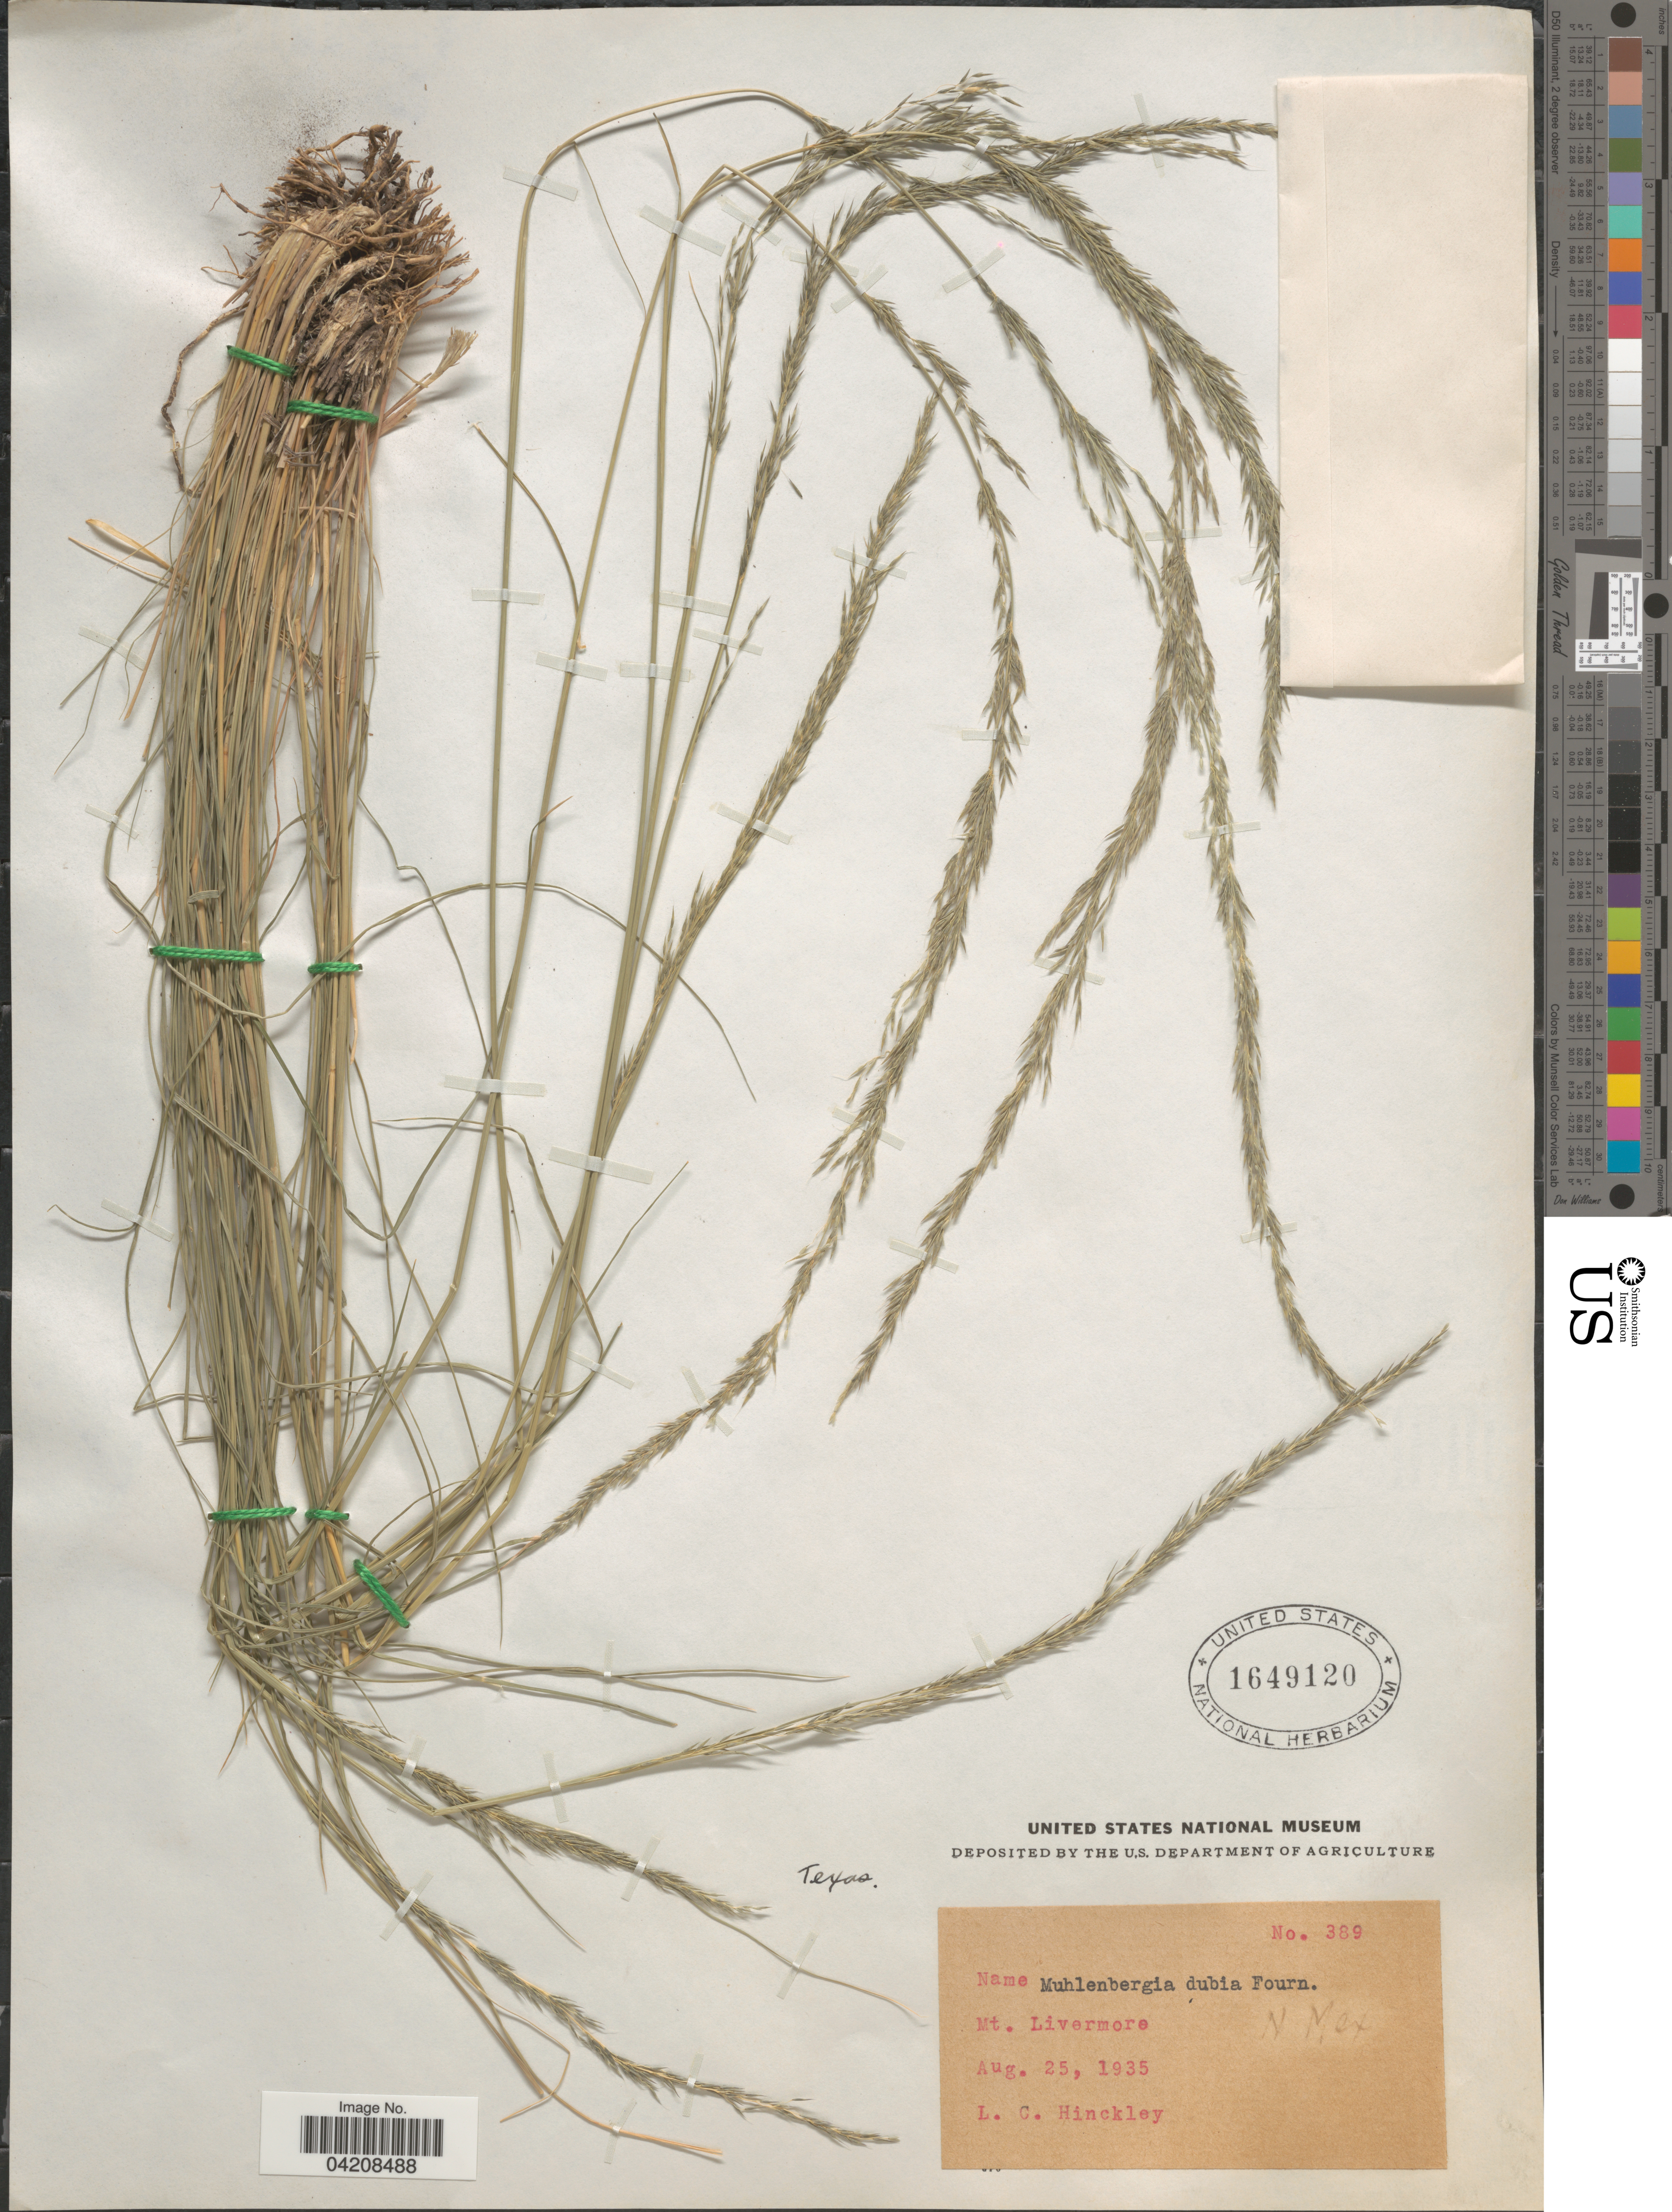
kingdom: Plantae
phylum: Tracheophyta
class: Liliopsida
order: Poales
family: Poaceae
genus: Muhlenbergia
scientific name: Muhlenbergia dubia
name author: E. Fourn.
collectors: L. Hinckley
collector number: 389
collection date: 1935-08-25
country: United States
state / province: New Mexico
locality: Mt. Livermore.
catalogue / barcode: US 1649120